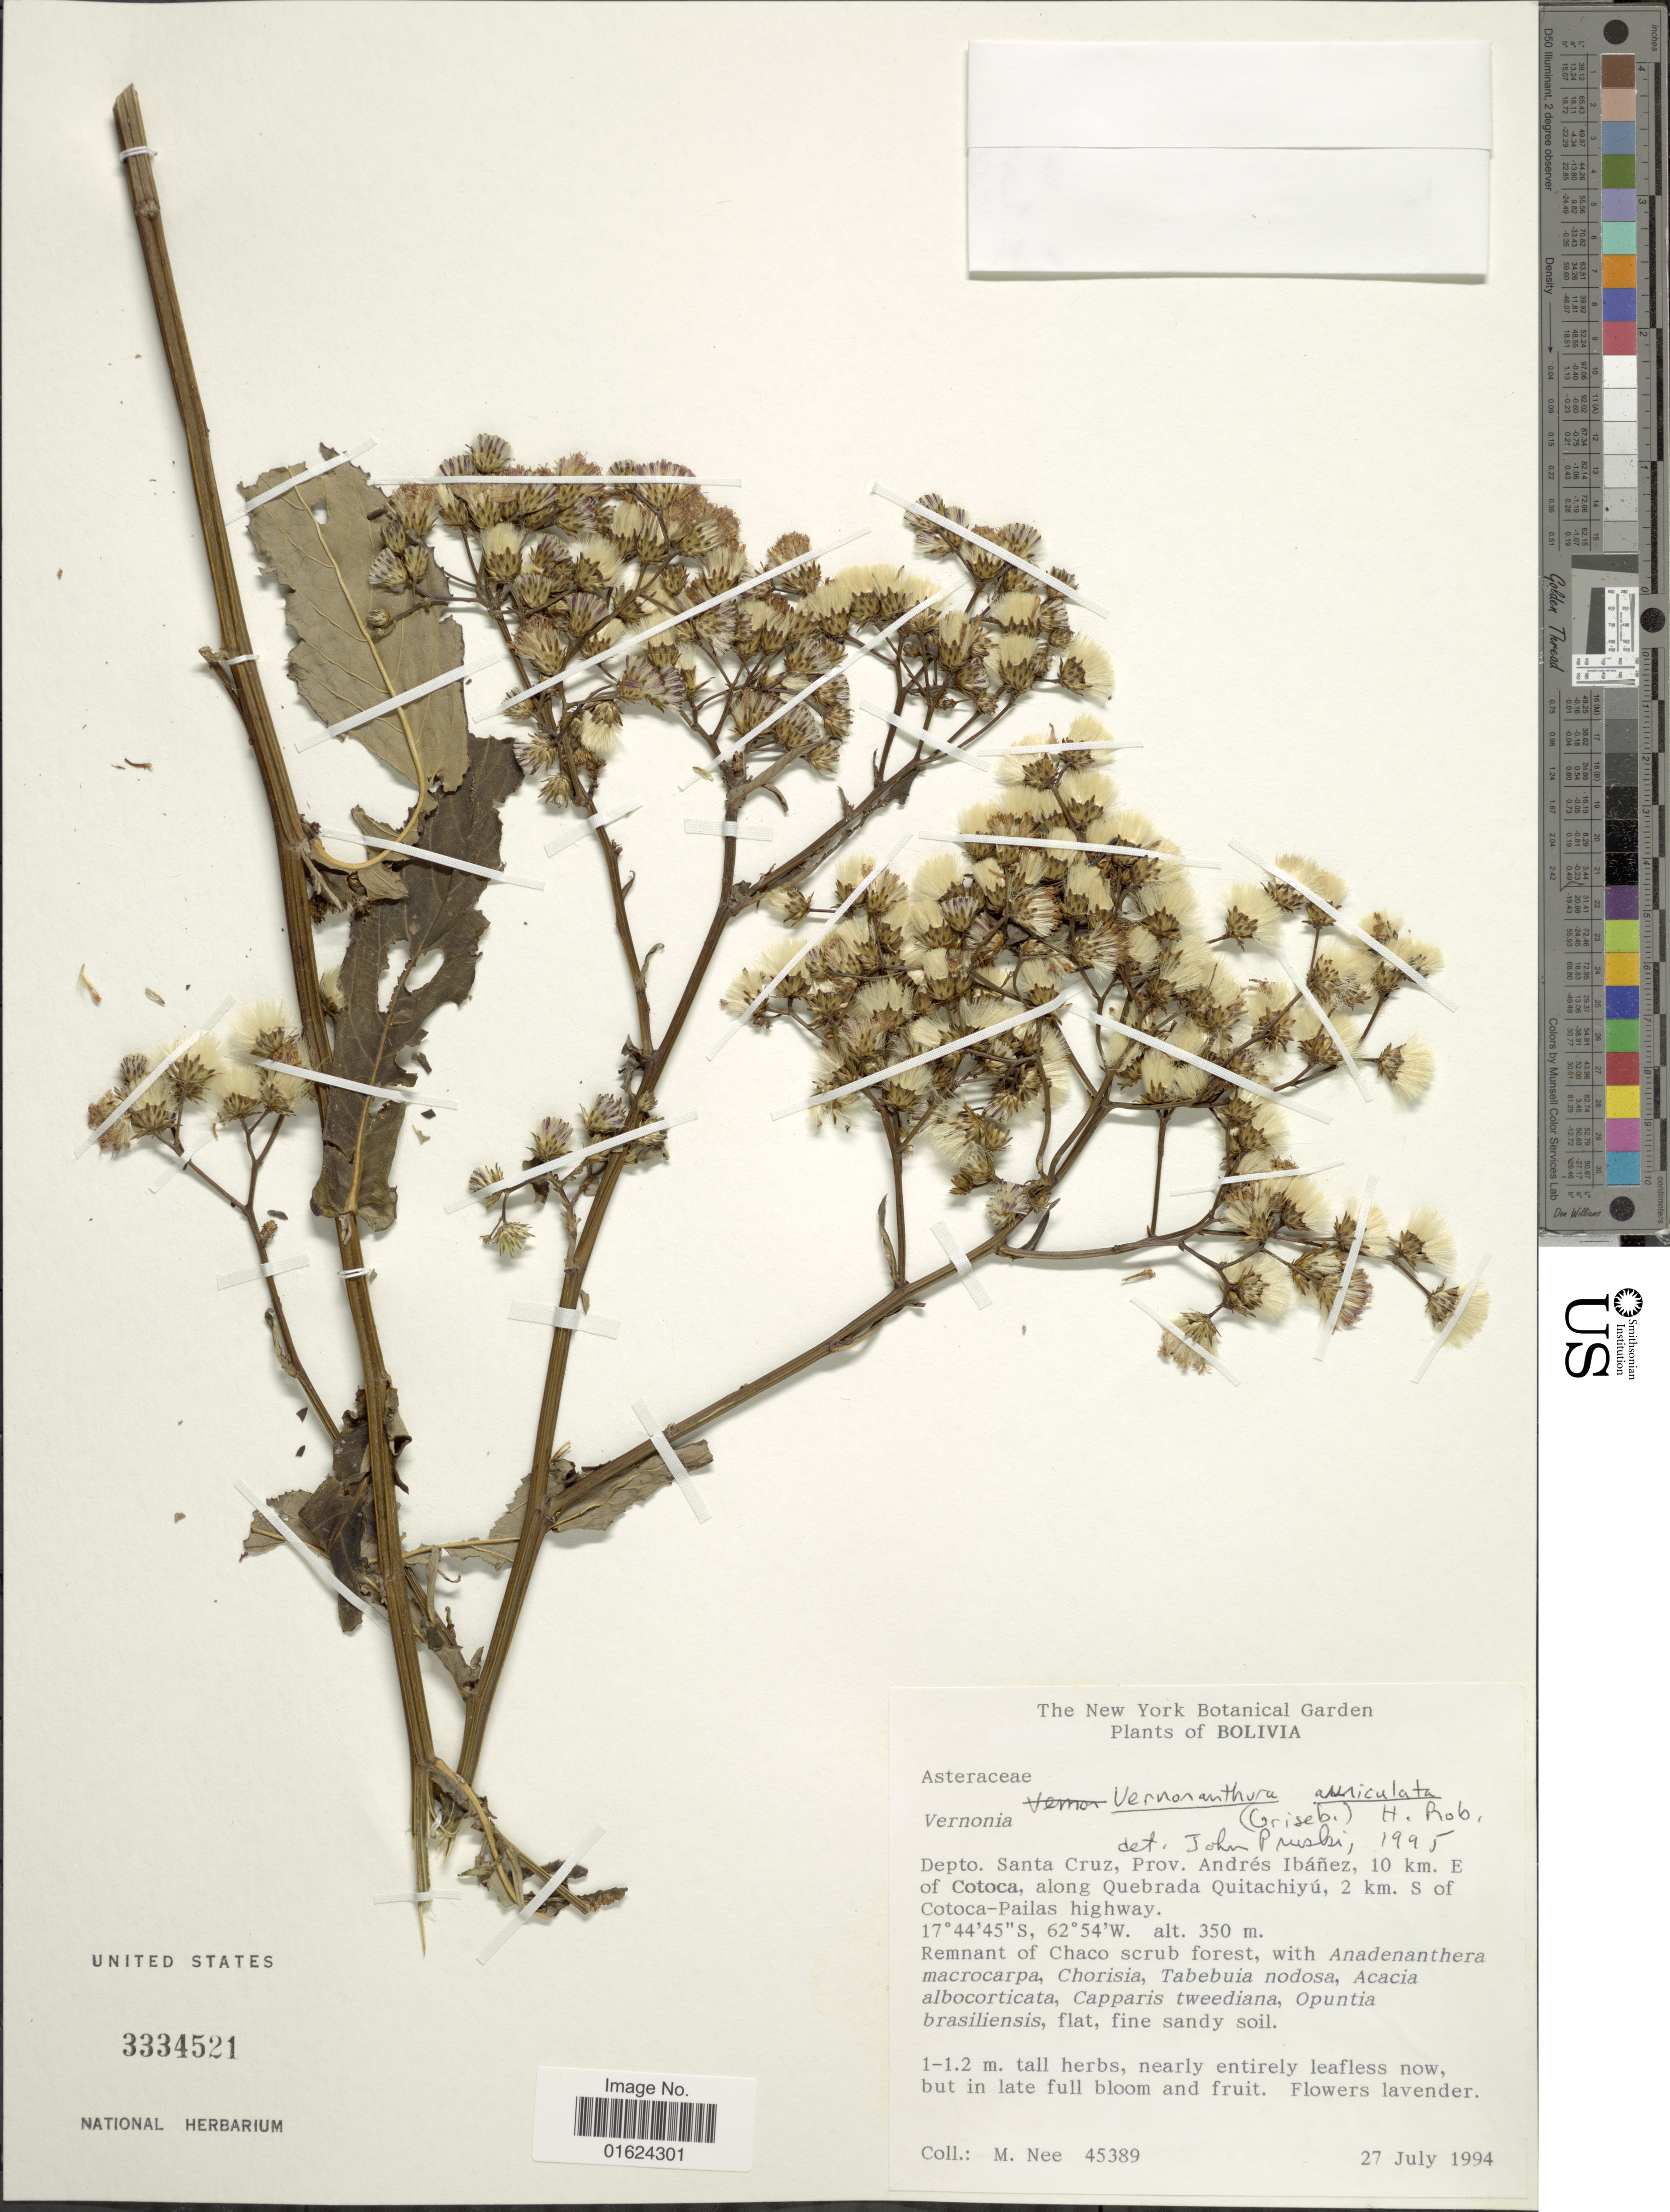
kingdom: Plantae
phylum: Tracheophyta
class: Magnoliopsida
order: Asterales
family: Asteraceae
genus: Vernonanthura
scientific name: Vernonanthura amplexicaulis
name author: (R.E. Fr.) H. Rob.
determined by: Renon, Polla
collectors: M. Nee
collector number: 45389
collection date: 1994-07-27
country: Bolivia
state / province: Santa Cruz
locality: Bolivia. Depto. Santa Cruz. Prov. Andres Ibanez, 10 km. E of Cotoca, along Quebrada Quitachiyu, 2 km. S of Cotoca-Pailas highway.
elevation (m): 350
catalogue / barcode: US 3334521